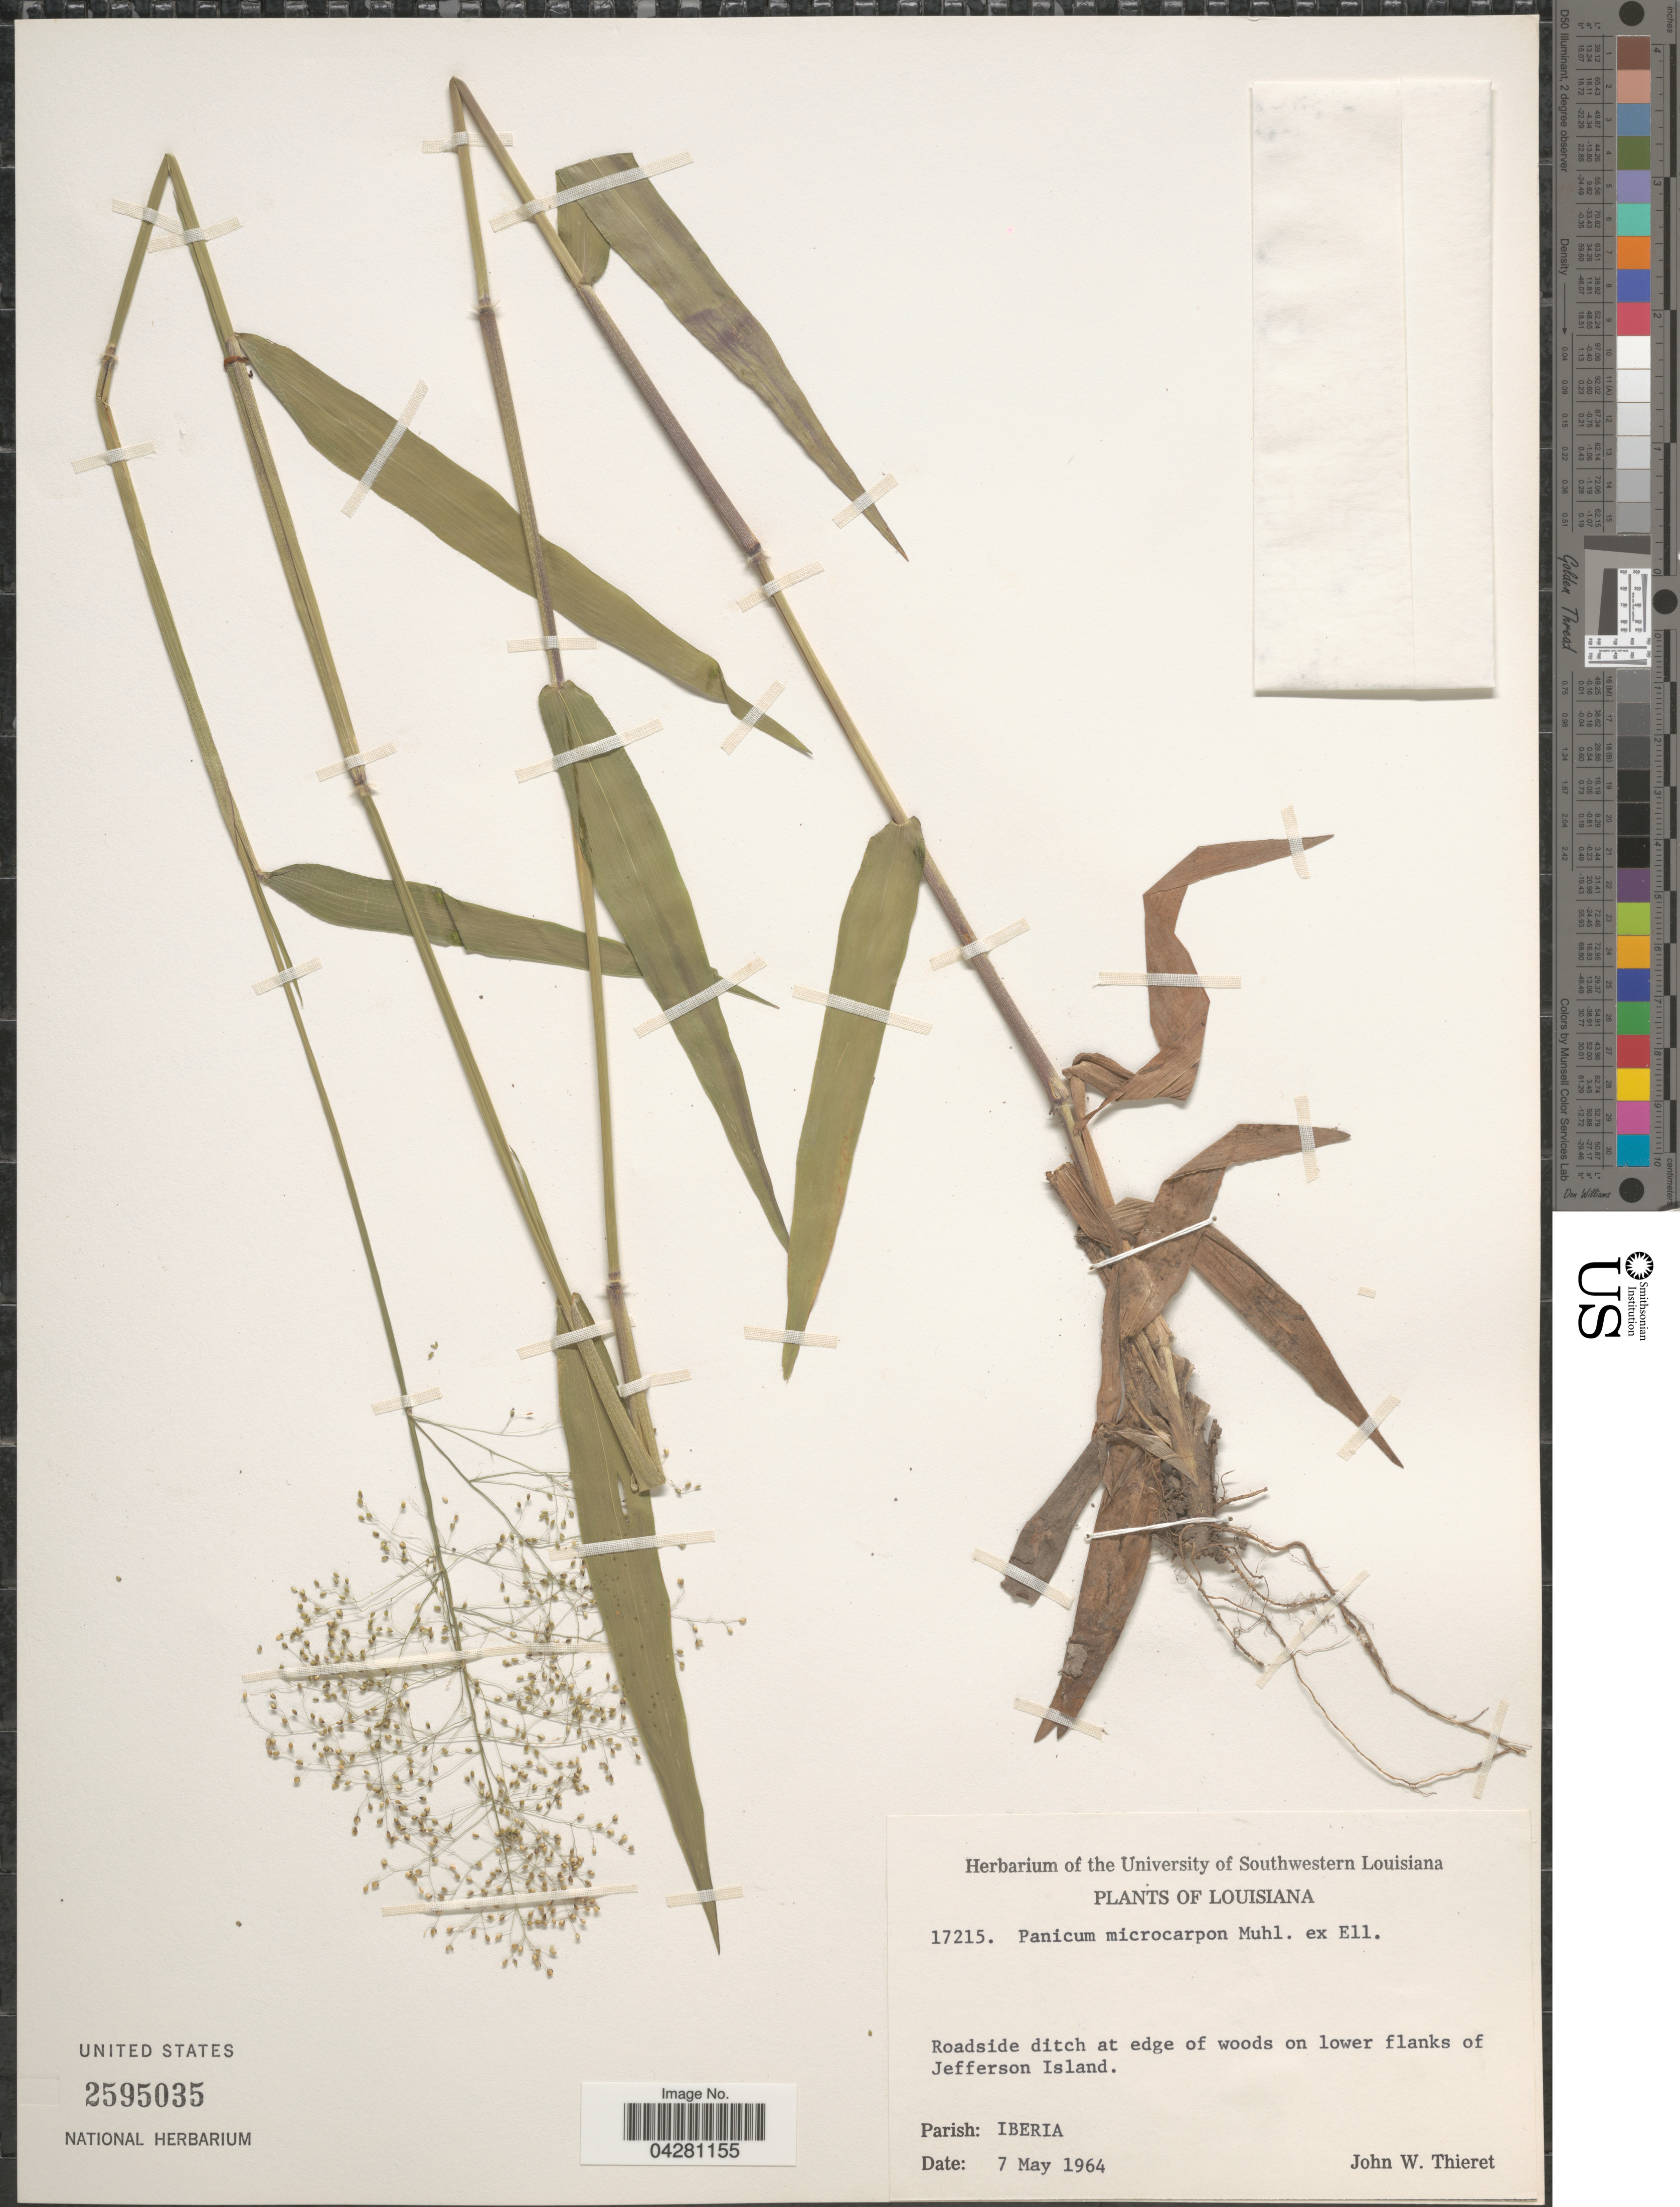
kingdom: Plantae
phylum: Tracheophyta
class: Liliopsida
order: Poales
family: Poaceae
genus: Dichanthelium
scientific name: Dichanthelium dichotomum var. dichotomum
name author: (L.) Gould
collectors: J. W. Thieret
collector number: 17215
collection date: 1964-05-07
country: United States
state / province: Louisiana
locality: Roadside ditch at edge of woods on lower flanks of Jefferson Island. Parish: Iberia.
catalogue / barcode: US 2595035